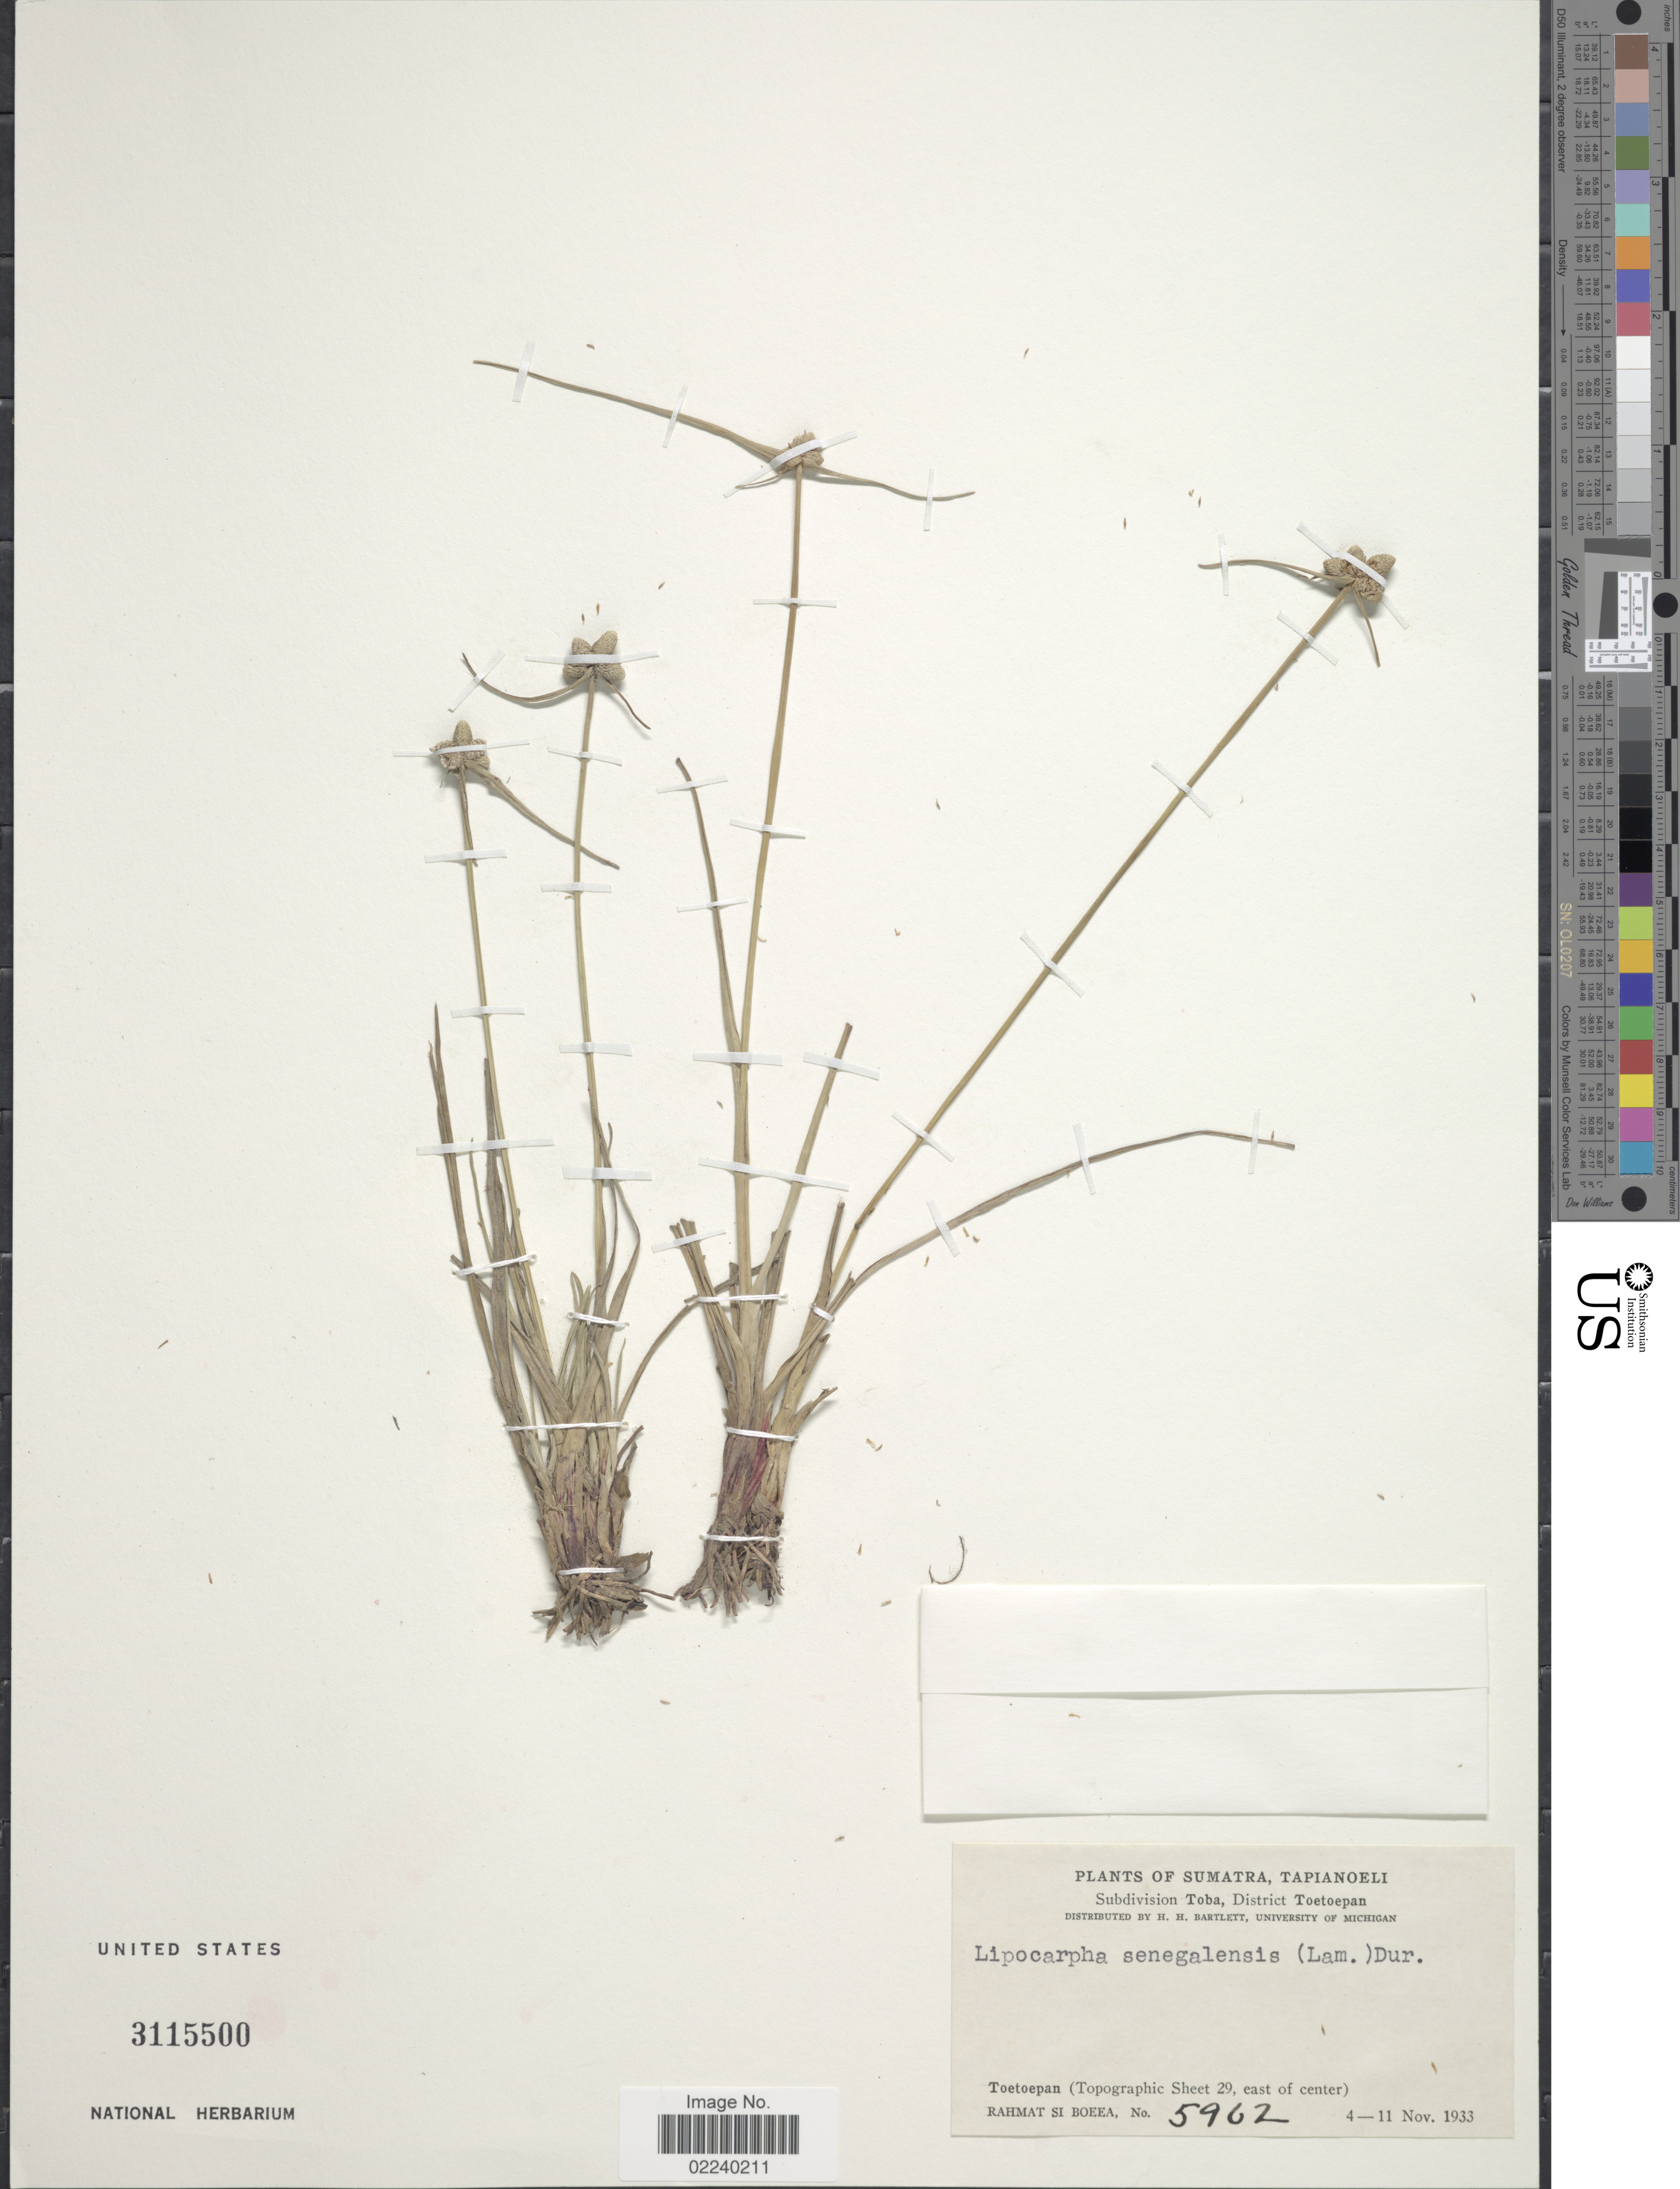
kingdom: Plantae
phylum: Tracheophyta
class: Liliopsida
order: Poales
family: Cyperaceae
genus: Cyperus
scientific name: Cyperus albescens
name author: (Steud.) Larridon & Govaerts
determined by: Strong, M. T., (US), Smithsonian Institution - National Museum of Natural History (UNITED STATES)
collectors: Rahmat Si Boeea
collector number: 5962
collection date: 1933-11-04/1933-11-11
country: Indonesia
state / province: Sumatra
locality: Tapianoeli, Subdivision Toba, District Toetoepan, Toetoepan (Topographic Sheet 29, east of center)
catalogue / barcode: US 3115500